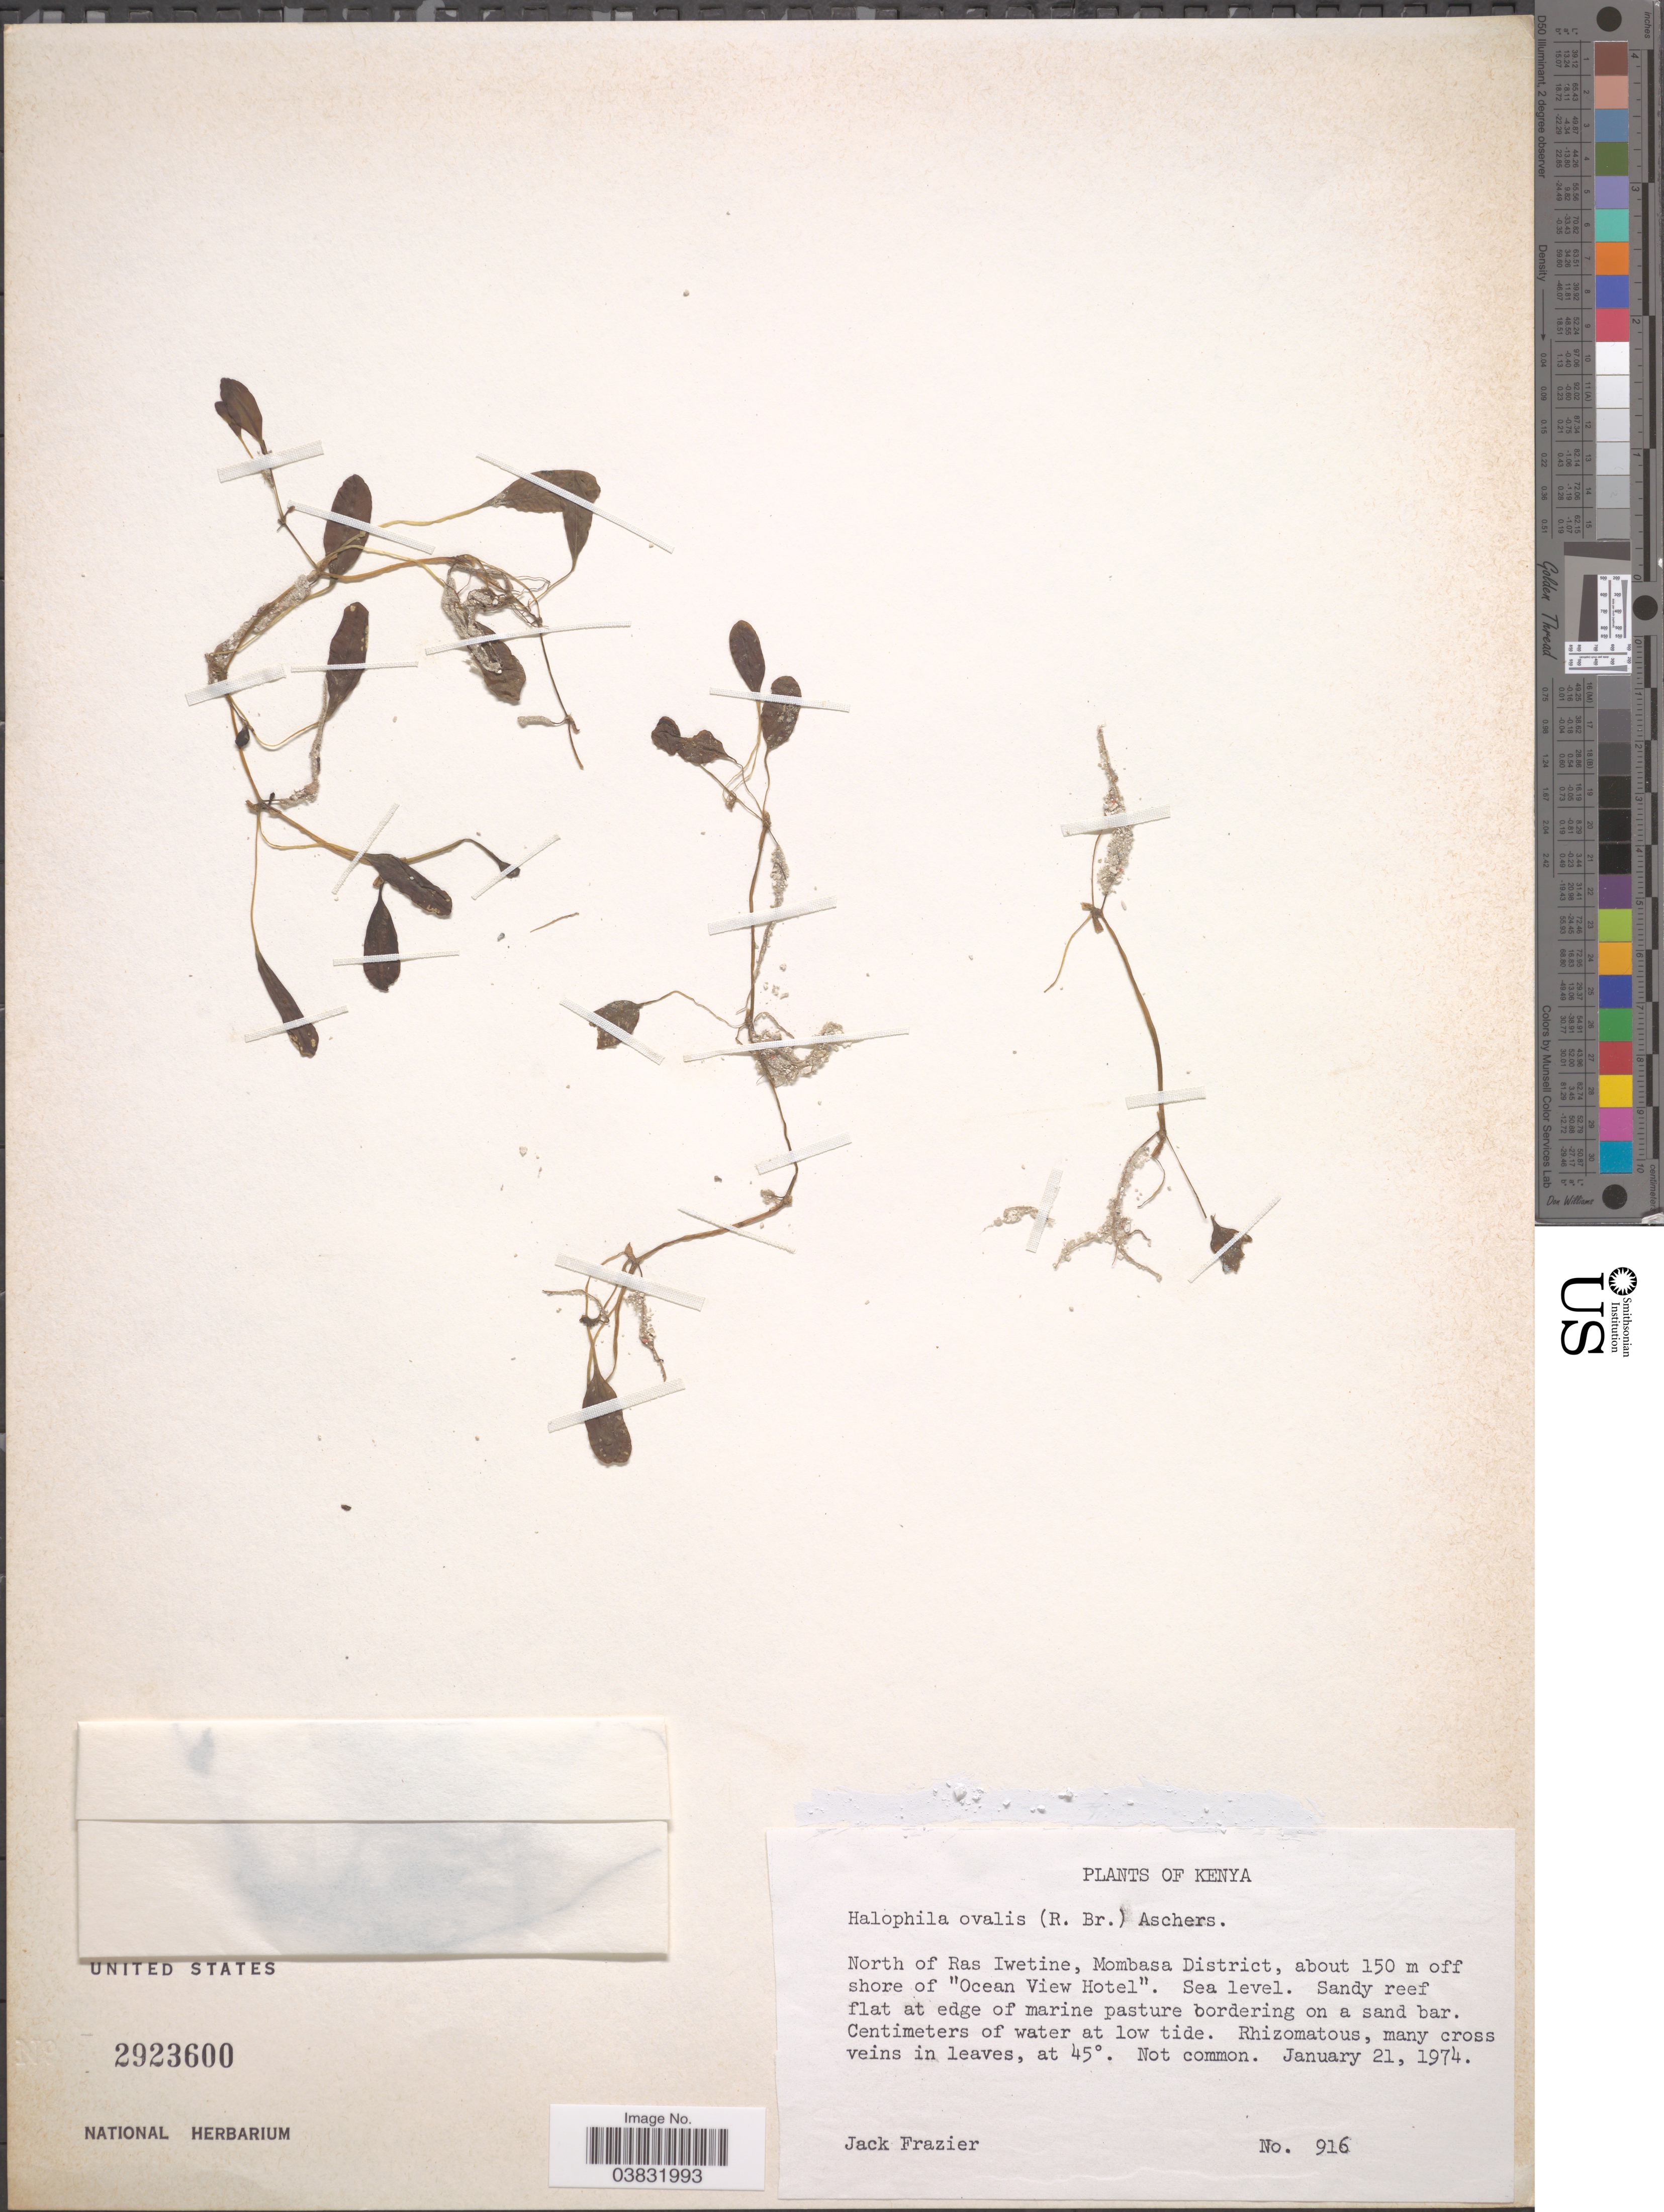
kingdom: Plantae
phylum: Tracheophyta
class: Liliopsida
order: Alismatales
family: Hydrocharitaceae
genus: Halophila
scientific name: Halophila ovalis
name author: (R. Br.) Hook. f.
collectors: J. Frazier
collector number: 916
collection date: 1974-01-21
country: Kenya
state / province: Mombasa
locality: North of Ras Iwetine, Mombasa District, about 150 m off shore of "Ocean View Hotel".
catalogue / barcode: US 2923600